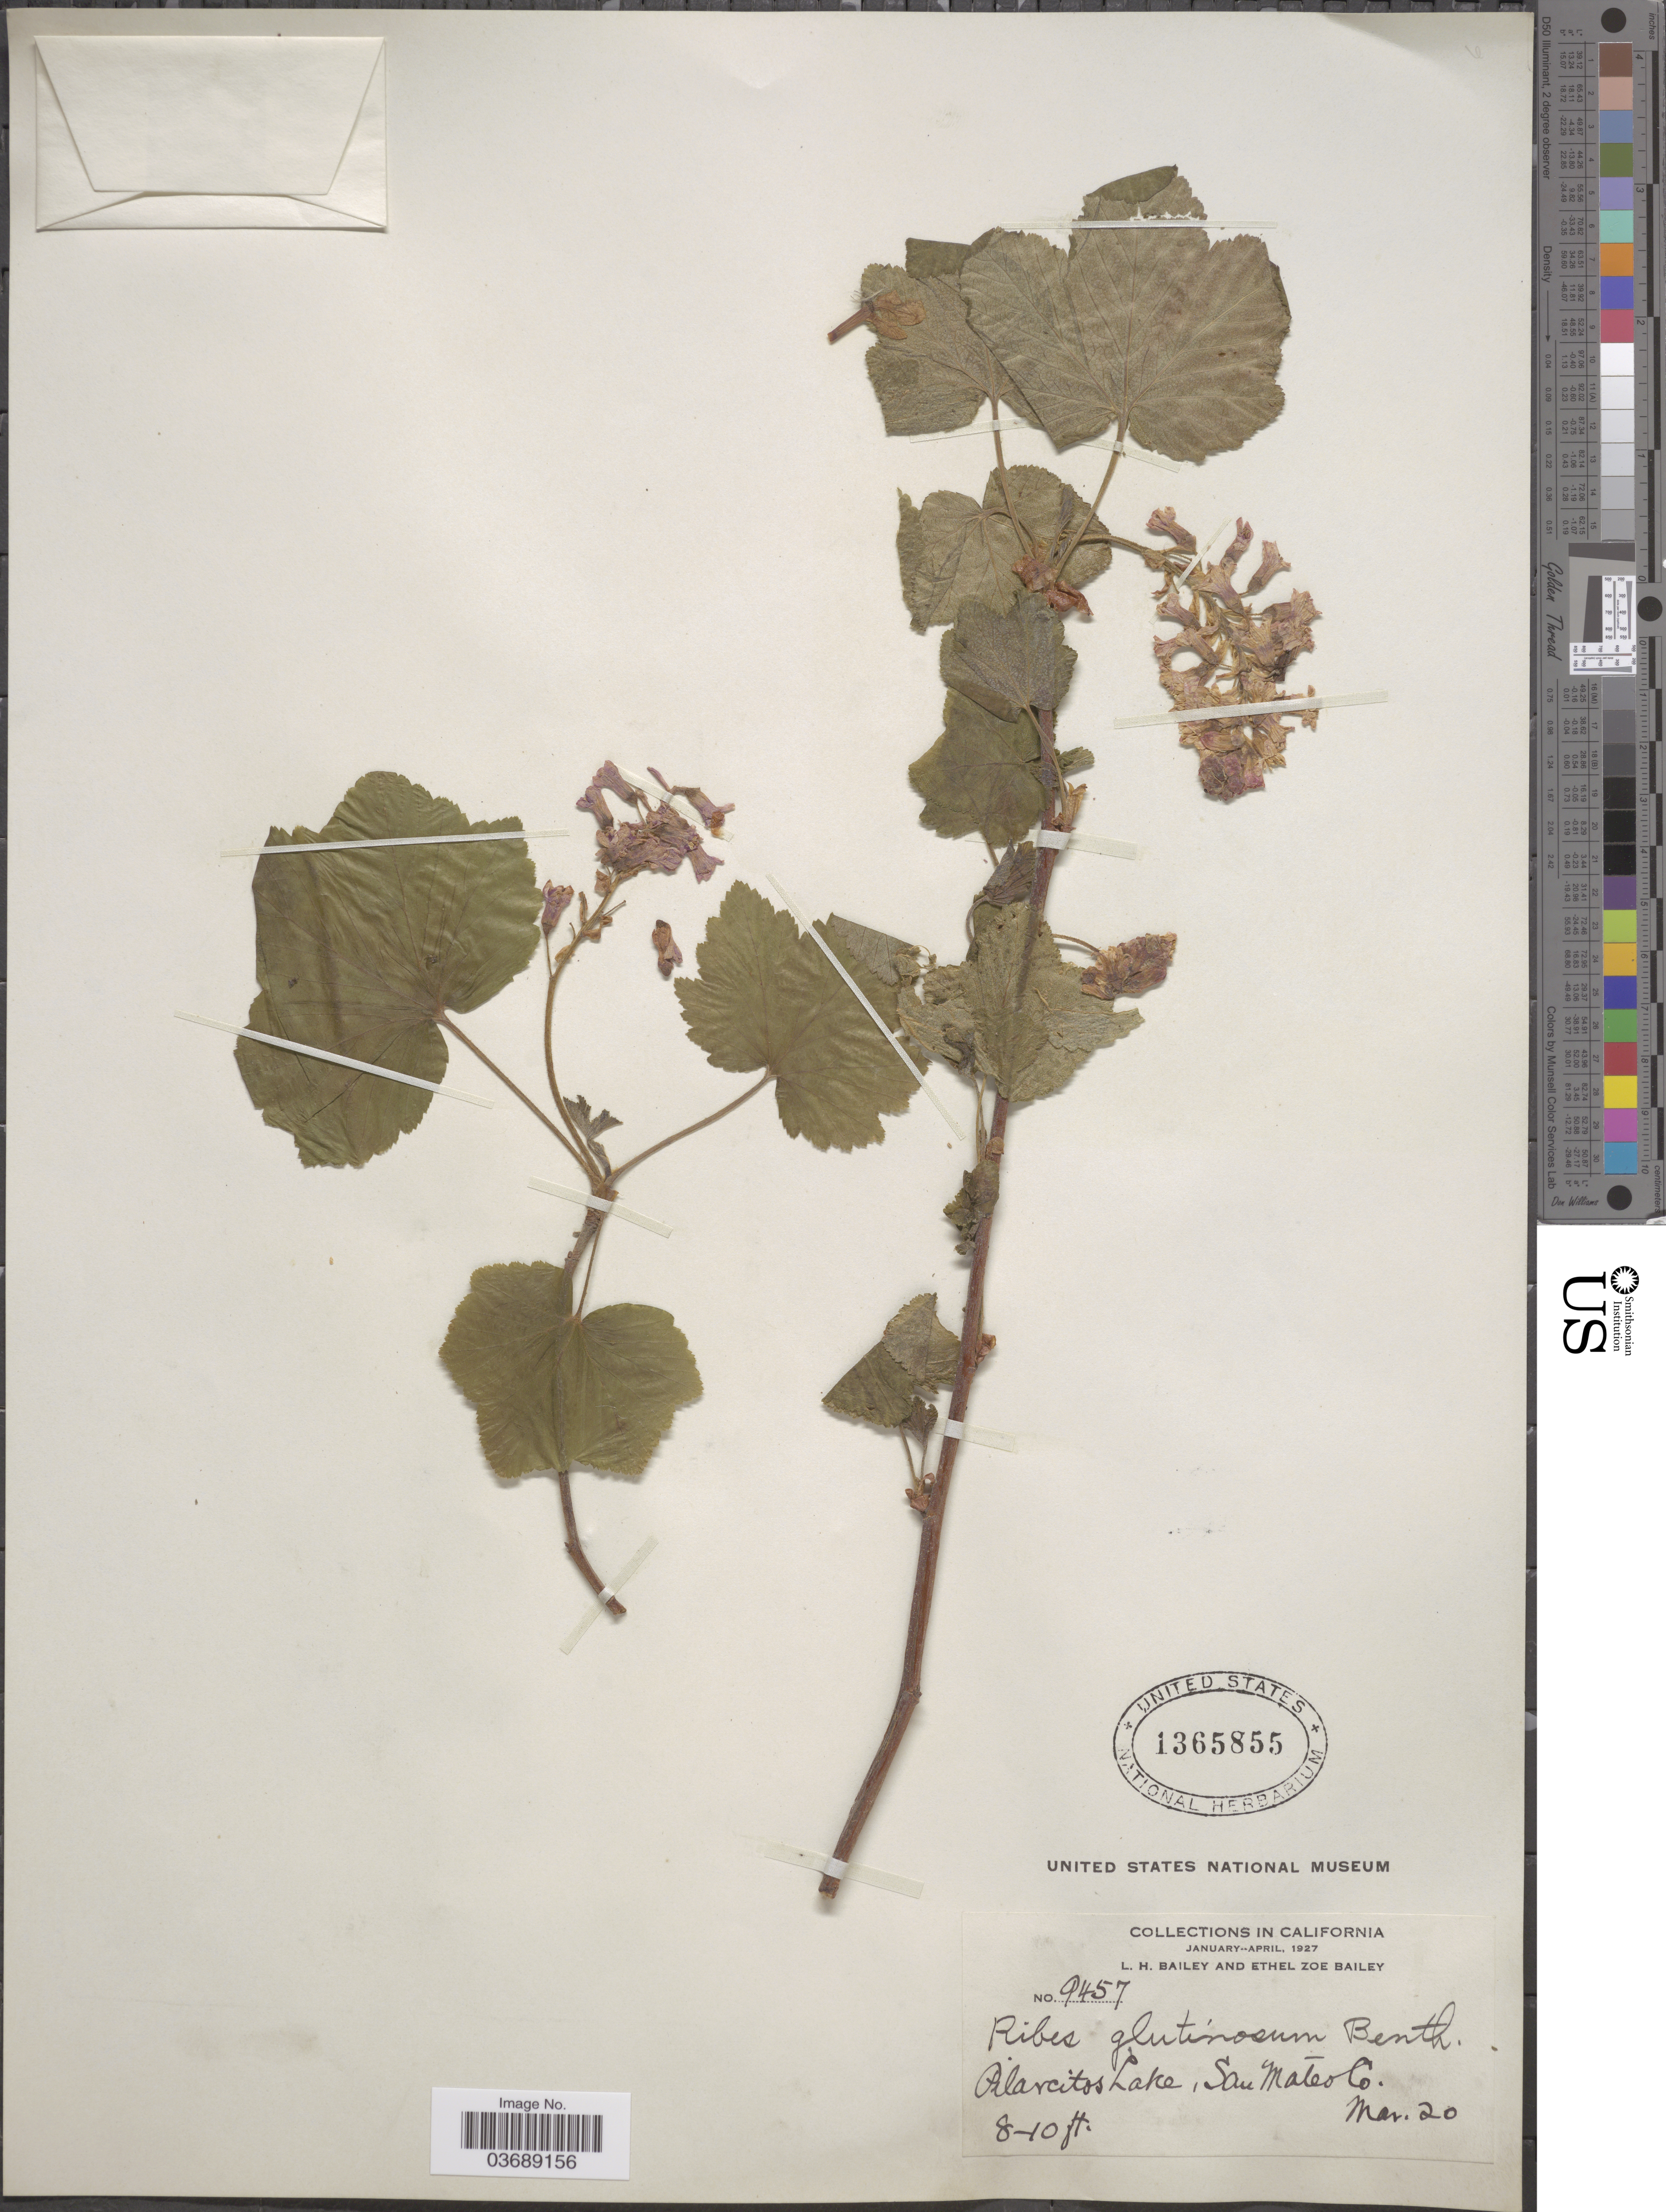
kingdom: Plantae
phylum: Tracheophyta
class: Magnoliopsida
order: Saxifragales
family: Grossulariaceae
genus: Ribes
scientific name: Ribes sanguineum var. glutinosum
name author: (Benth.) Loudon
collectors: L. H. Bailey & E. Z. Bailey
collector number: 9457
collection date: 1927-03-20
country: United States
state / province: California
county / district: San Mateo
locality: Pilarcitos Lake, San Mateo Co.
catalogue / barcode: US 1365855